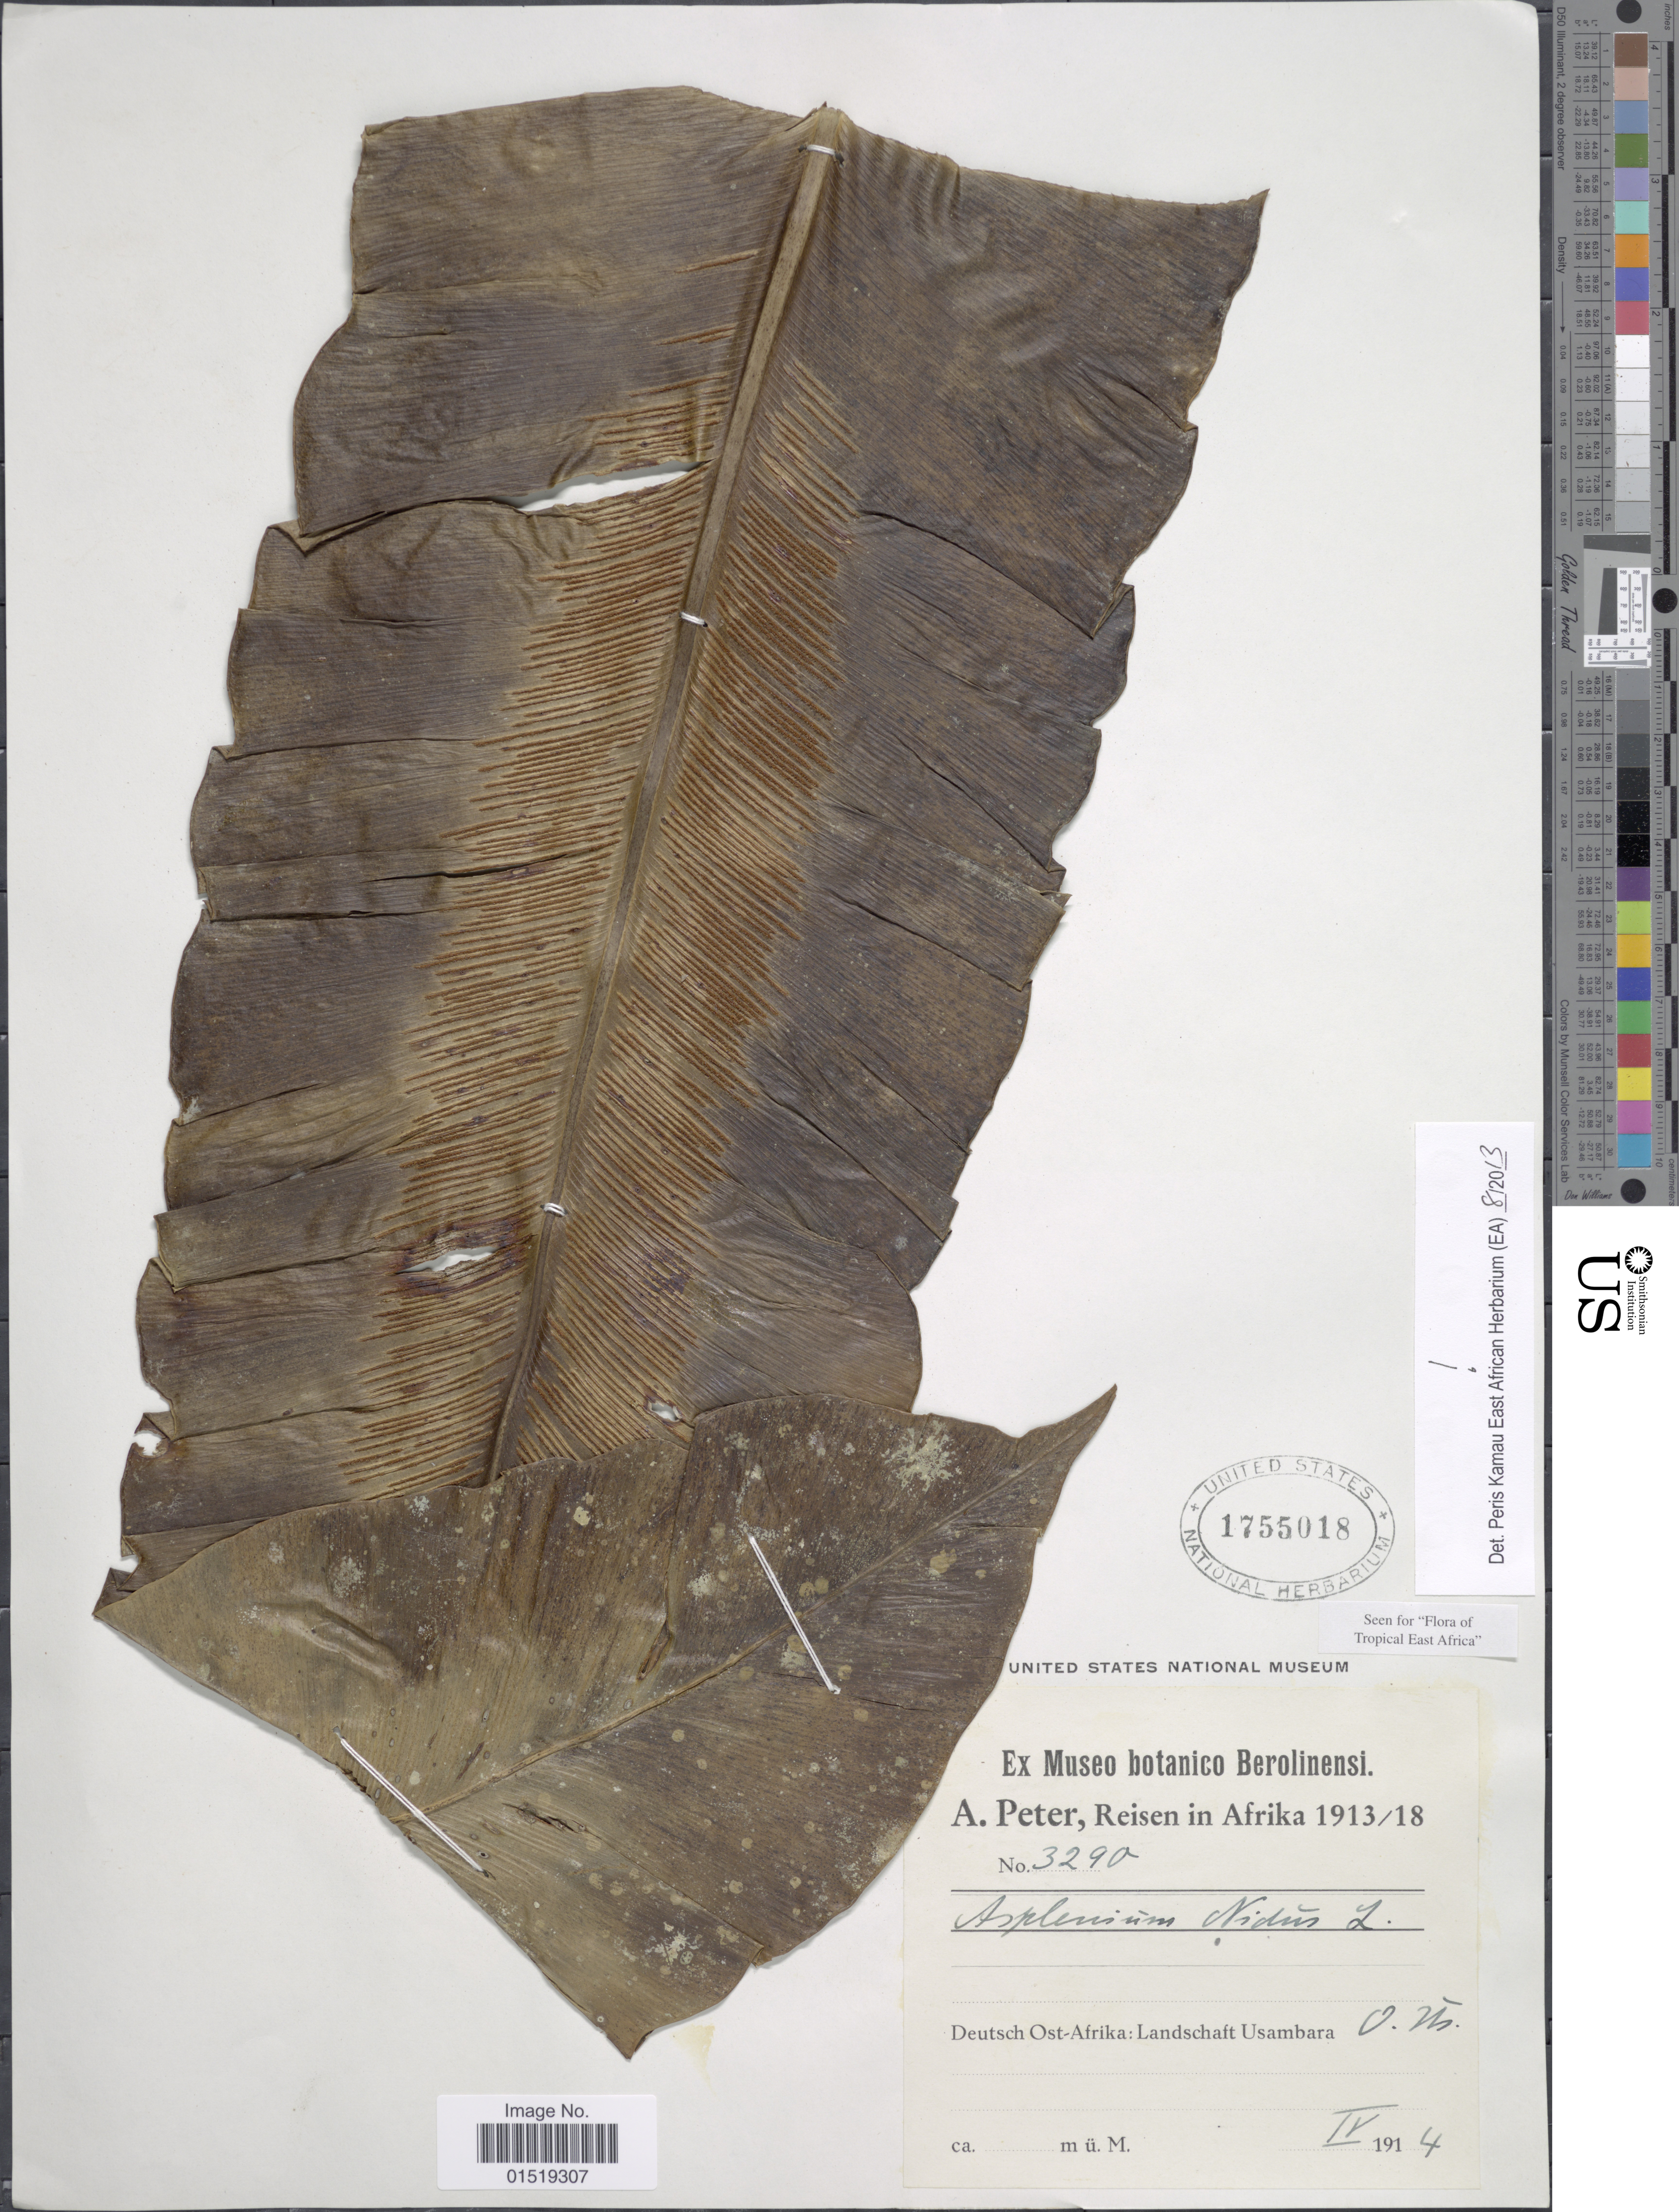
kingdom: Plantae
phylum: Tracheophyta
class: Polypodiopsida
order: Polypodiales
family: Aspleniaceae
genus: Asplenium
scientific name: Asplenium nidus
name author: L.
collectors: A. Peter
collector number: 3290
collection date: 1914-04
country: Tanzania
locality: Deutsch Ost-Afrika: Landschaft Usambara O. Mts.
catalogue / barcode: US 1755018